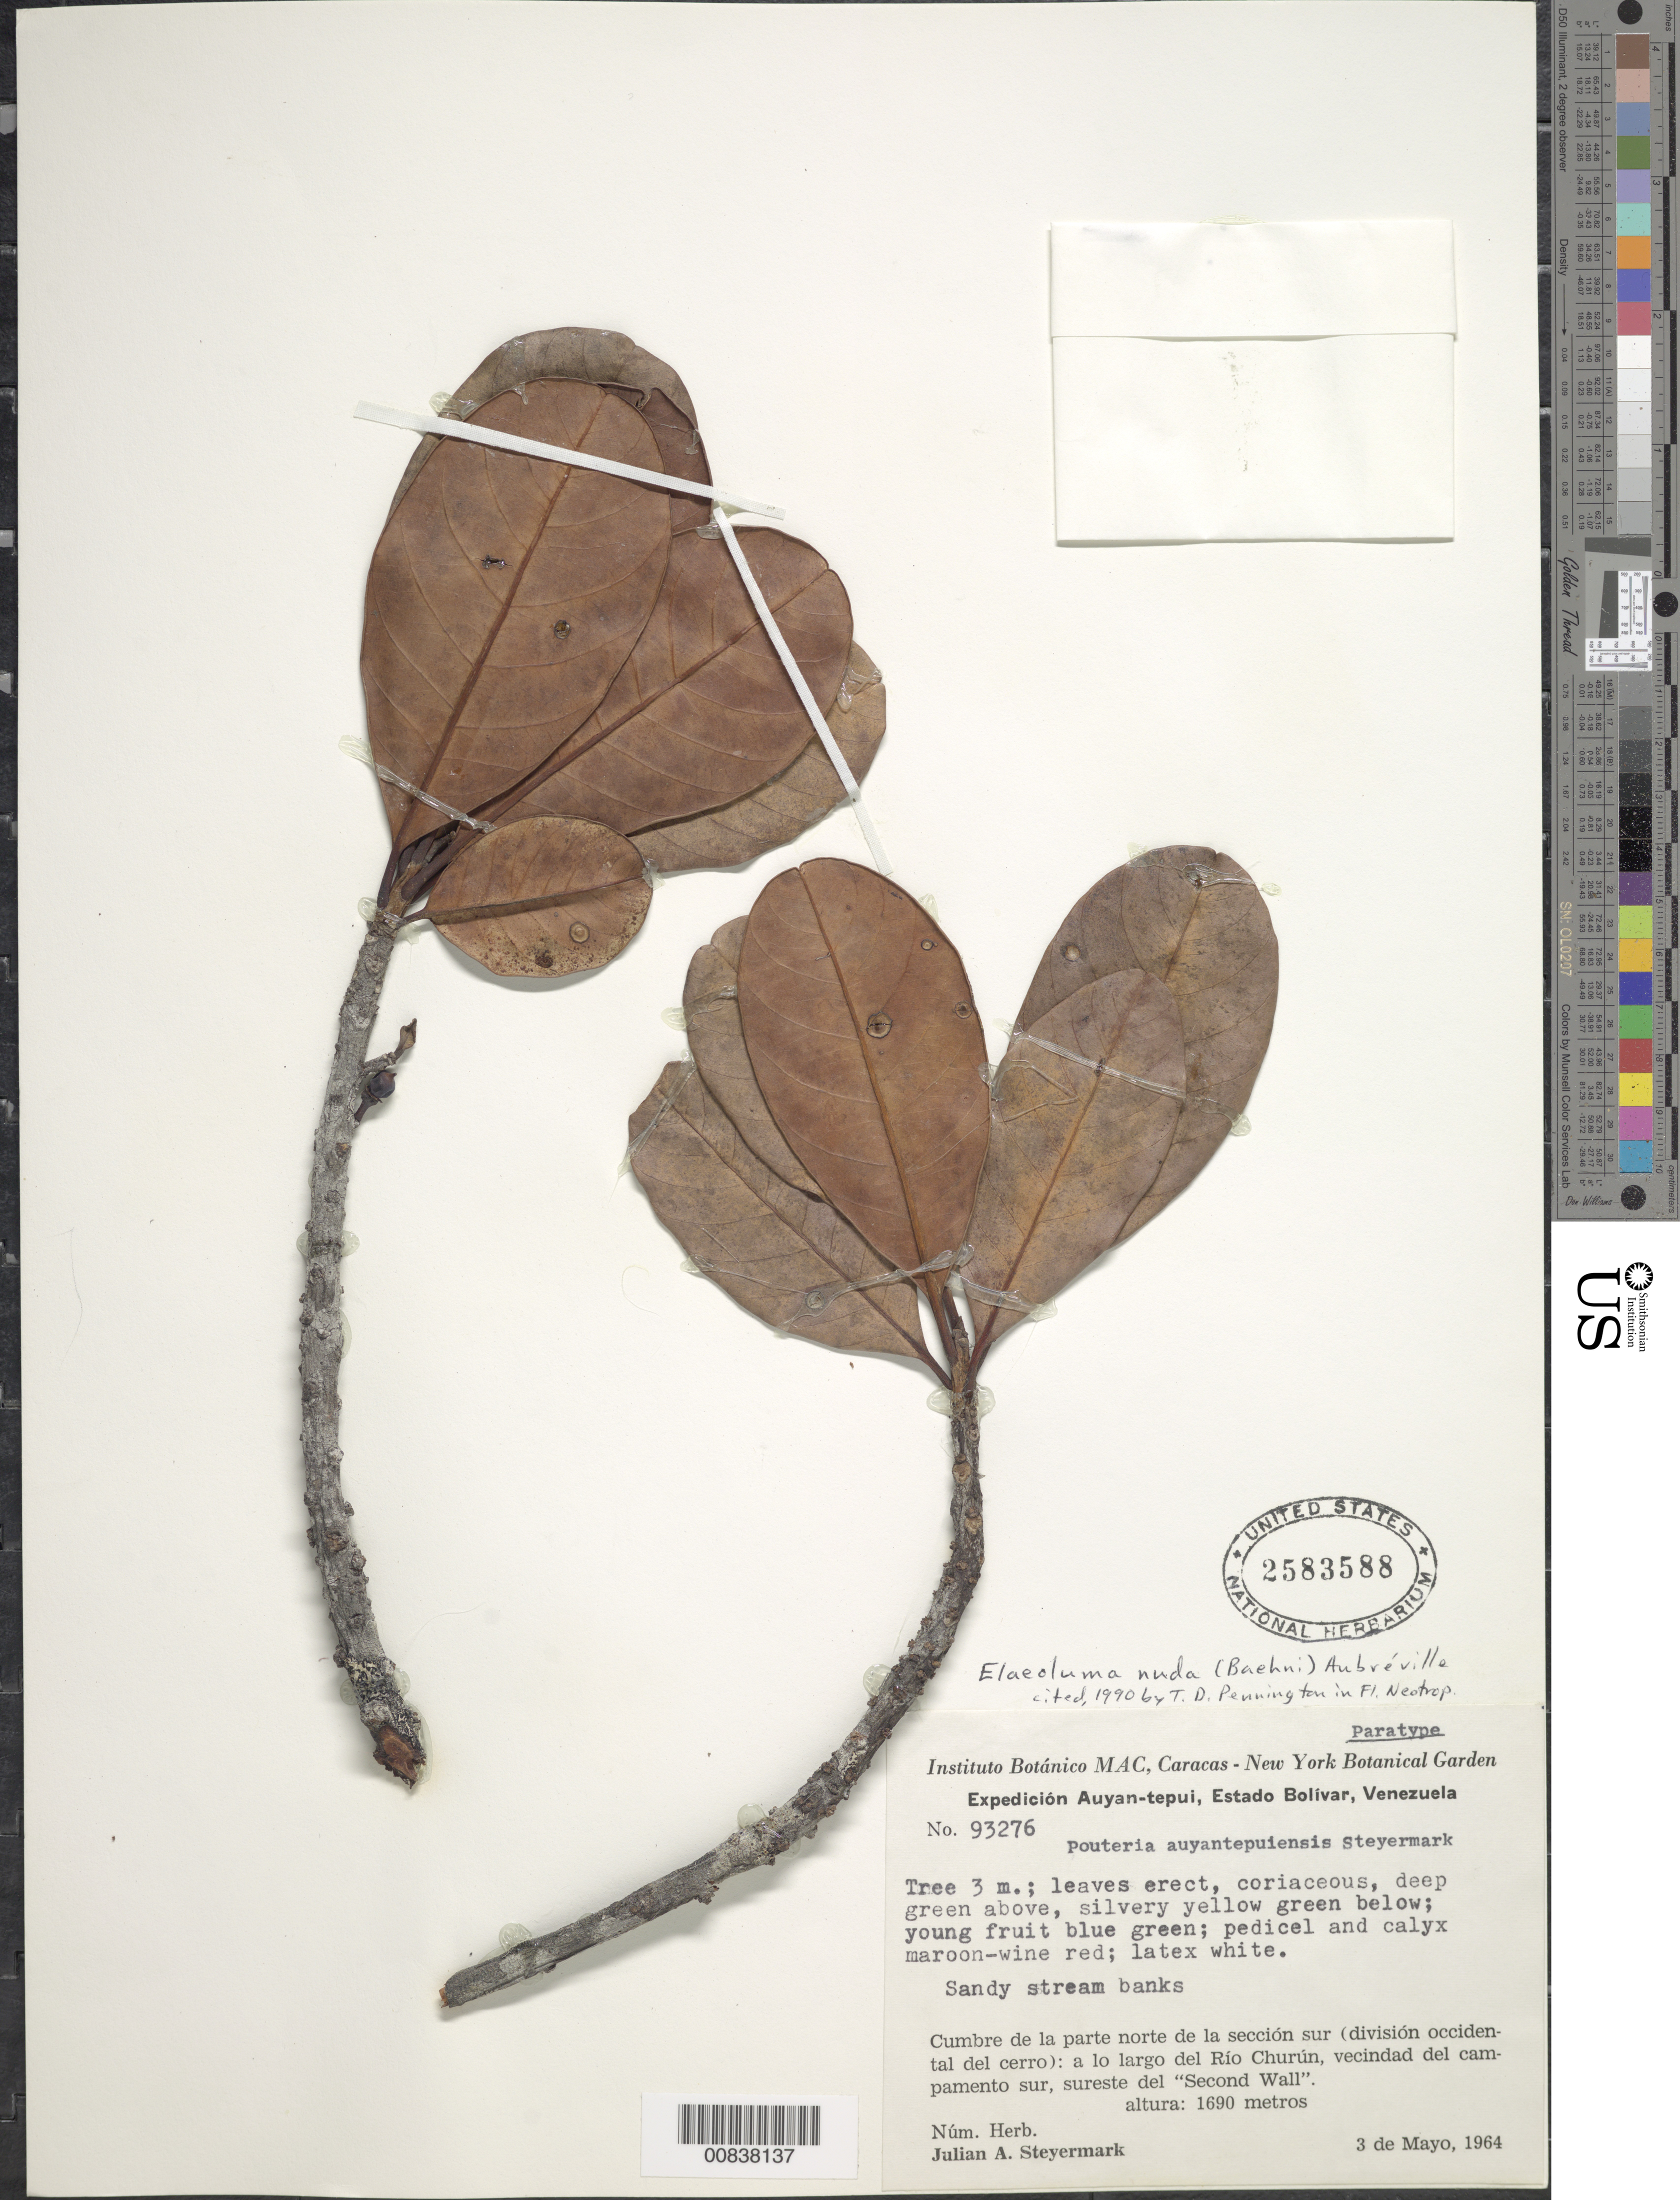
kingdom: Plantae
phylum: Tracheophyta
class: Magnoliopsida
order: Ericales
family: Sapotaceae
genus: Elaeoluma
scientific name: Elaeoluma nuda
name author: (Baehni) Aubrév.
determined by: Pennington, T. D., (K)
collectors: J. Steyermark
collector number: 93276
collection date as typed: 3-May-64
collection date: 1964-05-03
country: Venezuela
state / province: Bolívar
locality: Auyan-tepuí, Río Churún, vec del campamento sur, SE del "Second Wall"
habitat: Sandy stream banks; cumbre de la parte norte de la seccion sur (division occidental del cerro)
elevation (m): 1690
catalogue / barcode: US 2583588